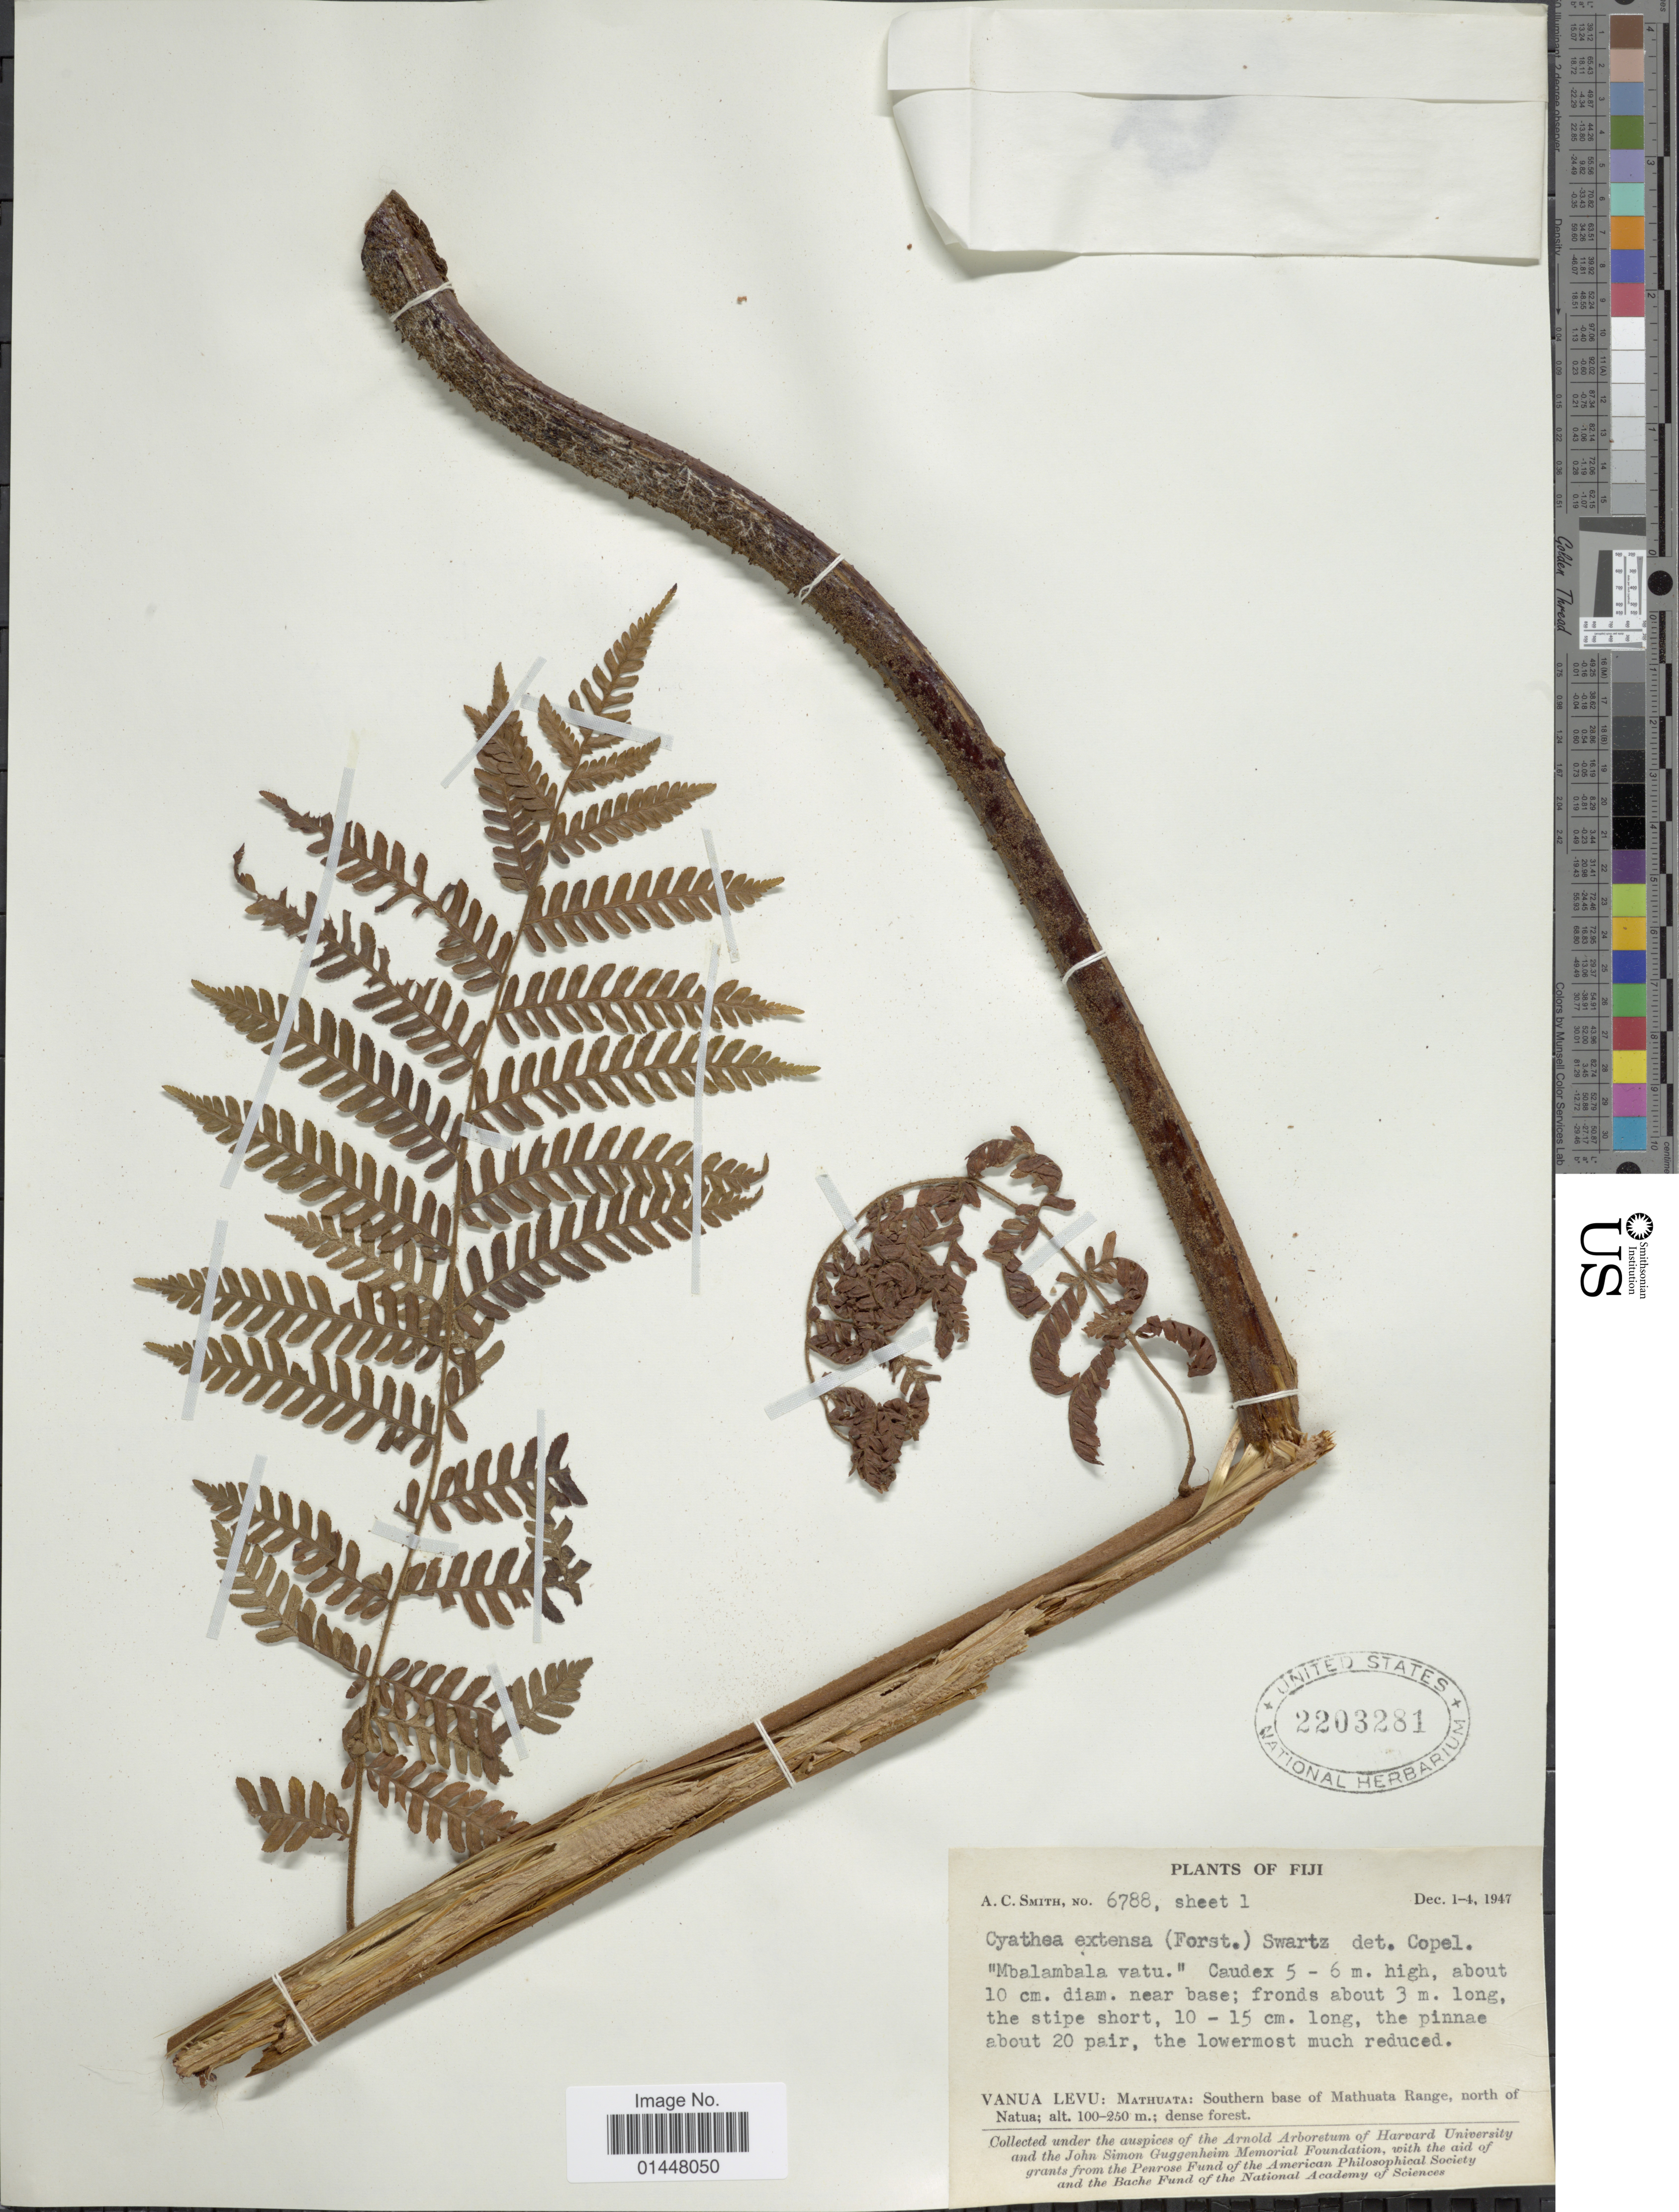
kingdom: Plantae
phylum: Tracheophyta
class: Polypodiopsida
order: Cyatheales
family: Cyatheaceae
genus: Sphaeropteris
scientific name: Sphaeropteris medullaris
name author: (G. Forst.) Bernh.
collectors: A. C. Smith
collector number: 6788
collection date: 1947-12-01/1947-12-04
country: Fiji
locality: Fiji, vanua Levu: Mathuata: Soutern base of Mathuata Range, north of Natua; dense forest.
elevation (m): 100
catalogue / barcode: US 2203281